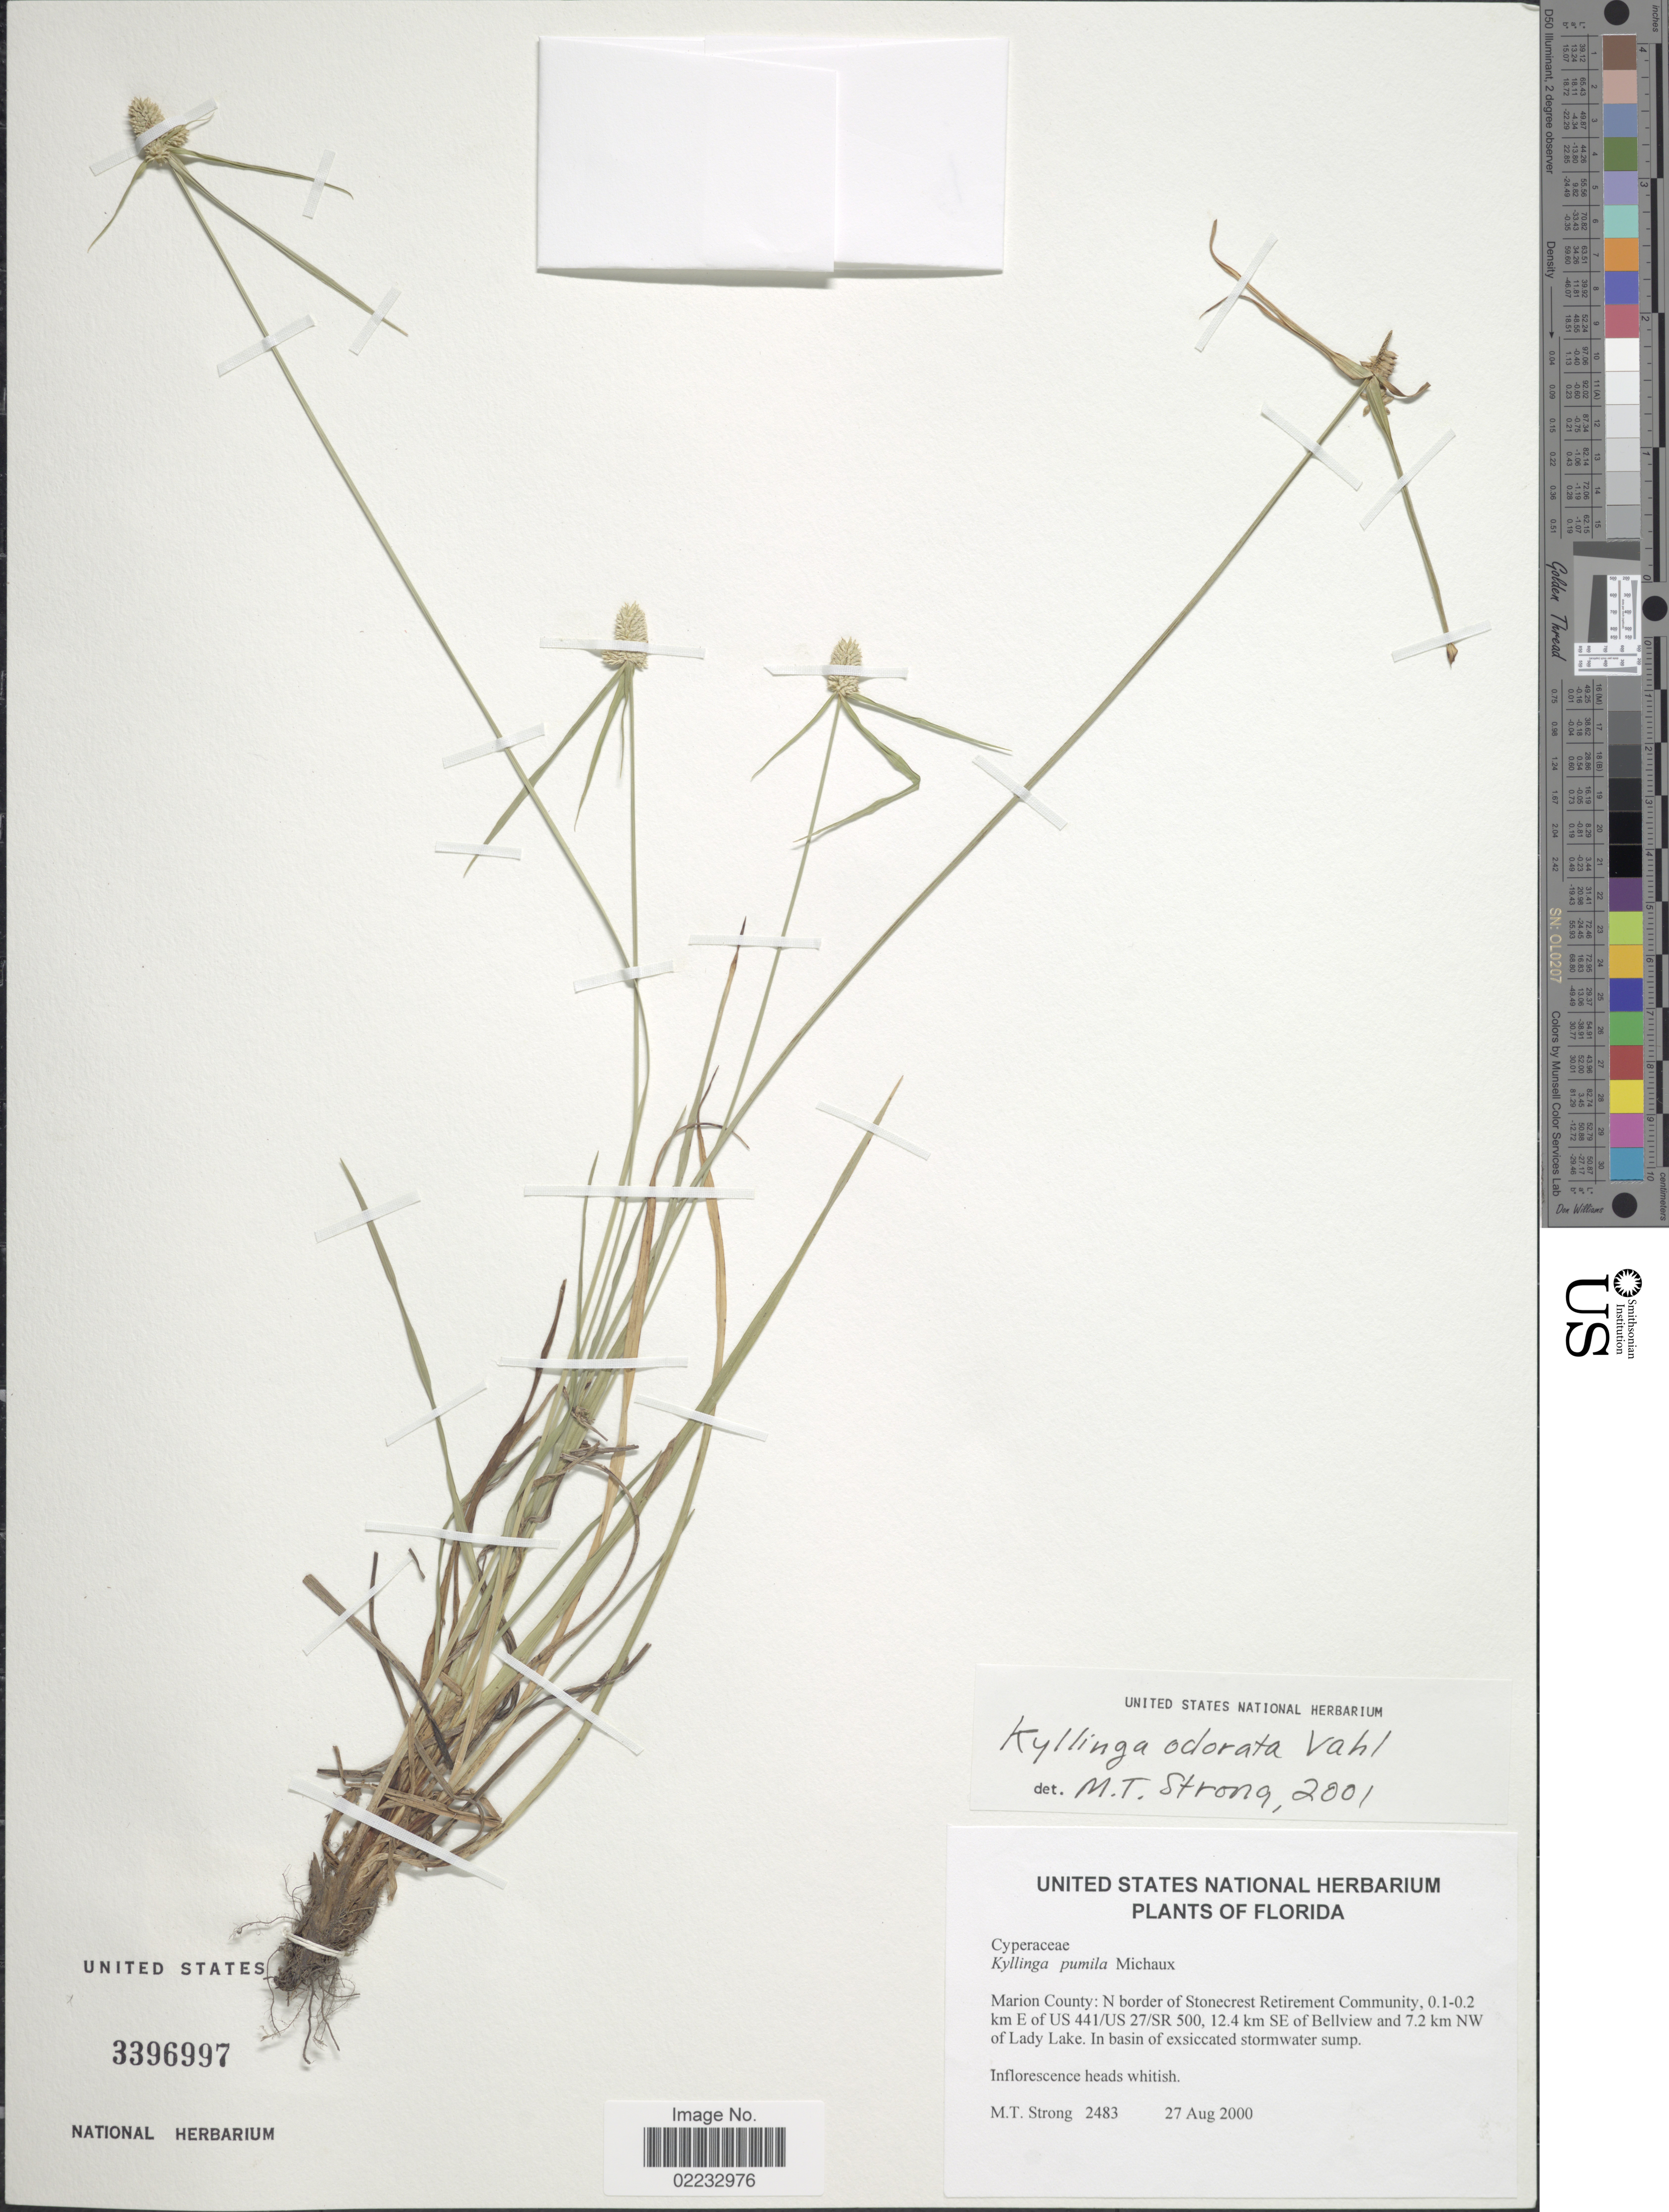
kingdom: Plantae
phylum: Tracheophyta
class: Liliopsida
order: Poales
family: Cyperaceae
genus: Cyperus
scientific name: Cyperus sesquiflorus subsp. sesquiflorus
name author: (Torr.) Mattf. & Kük.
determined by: Strong, M. T., (US), Smithsonian Institution - National Museum of Natural History (UNITED STATES)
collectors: M. T. Strong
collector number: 2483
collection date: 2000-08-27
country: United States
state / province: Florida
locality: Marion County: N border of Stonecrest Retirement Community, 01-0.2 km E of US 441/US 27/SR 500, 12.4 km SE of Bellview and 7.2 km NW of Lady Lake, in basin of exsiccated stormwater stump.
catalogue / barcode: US 3396997